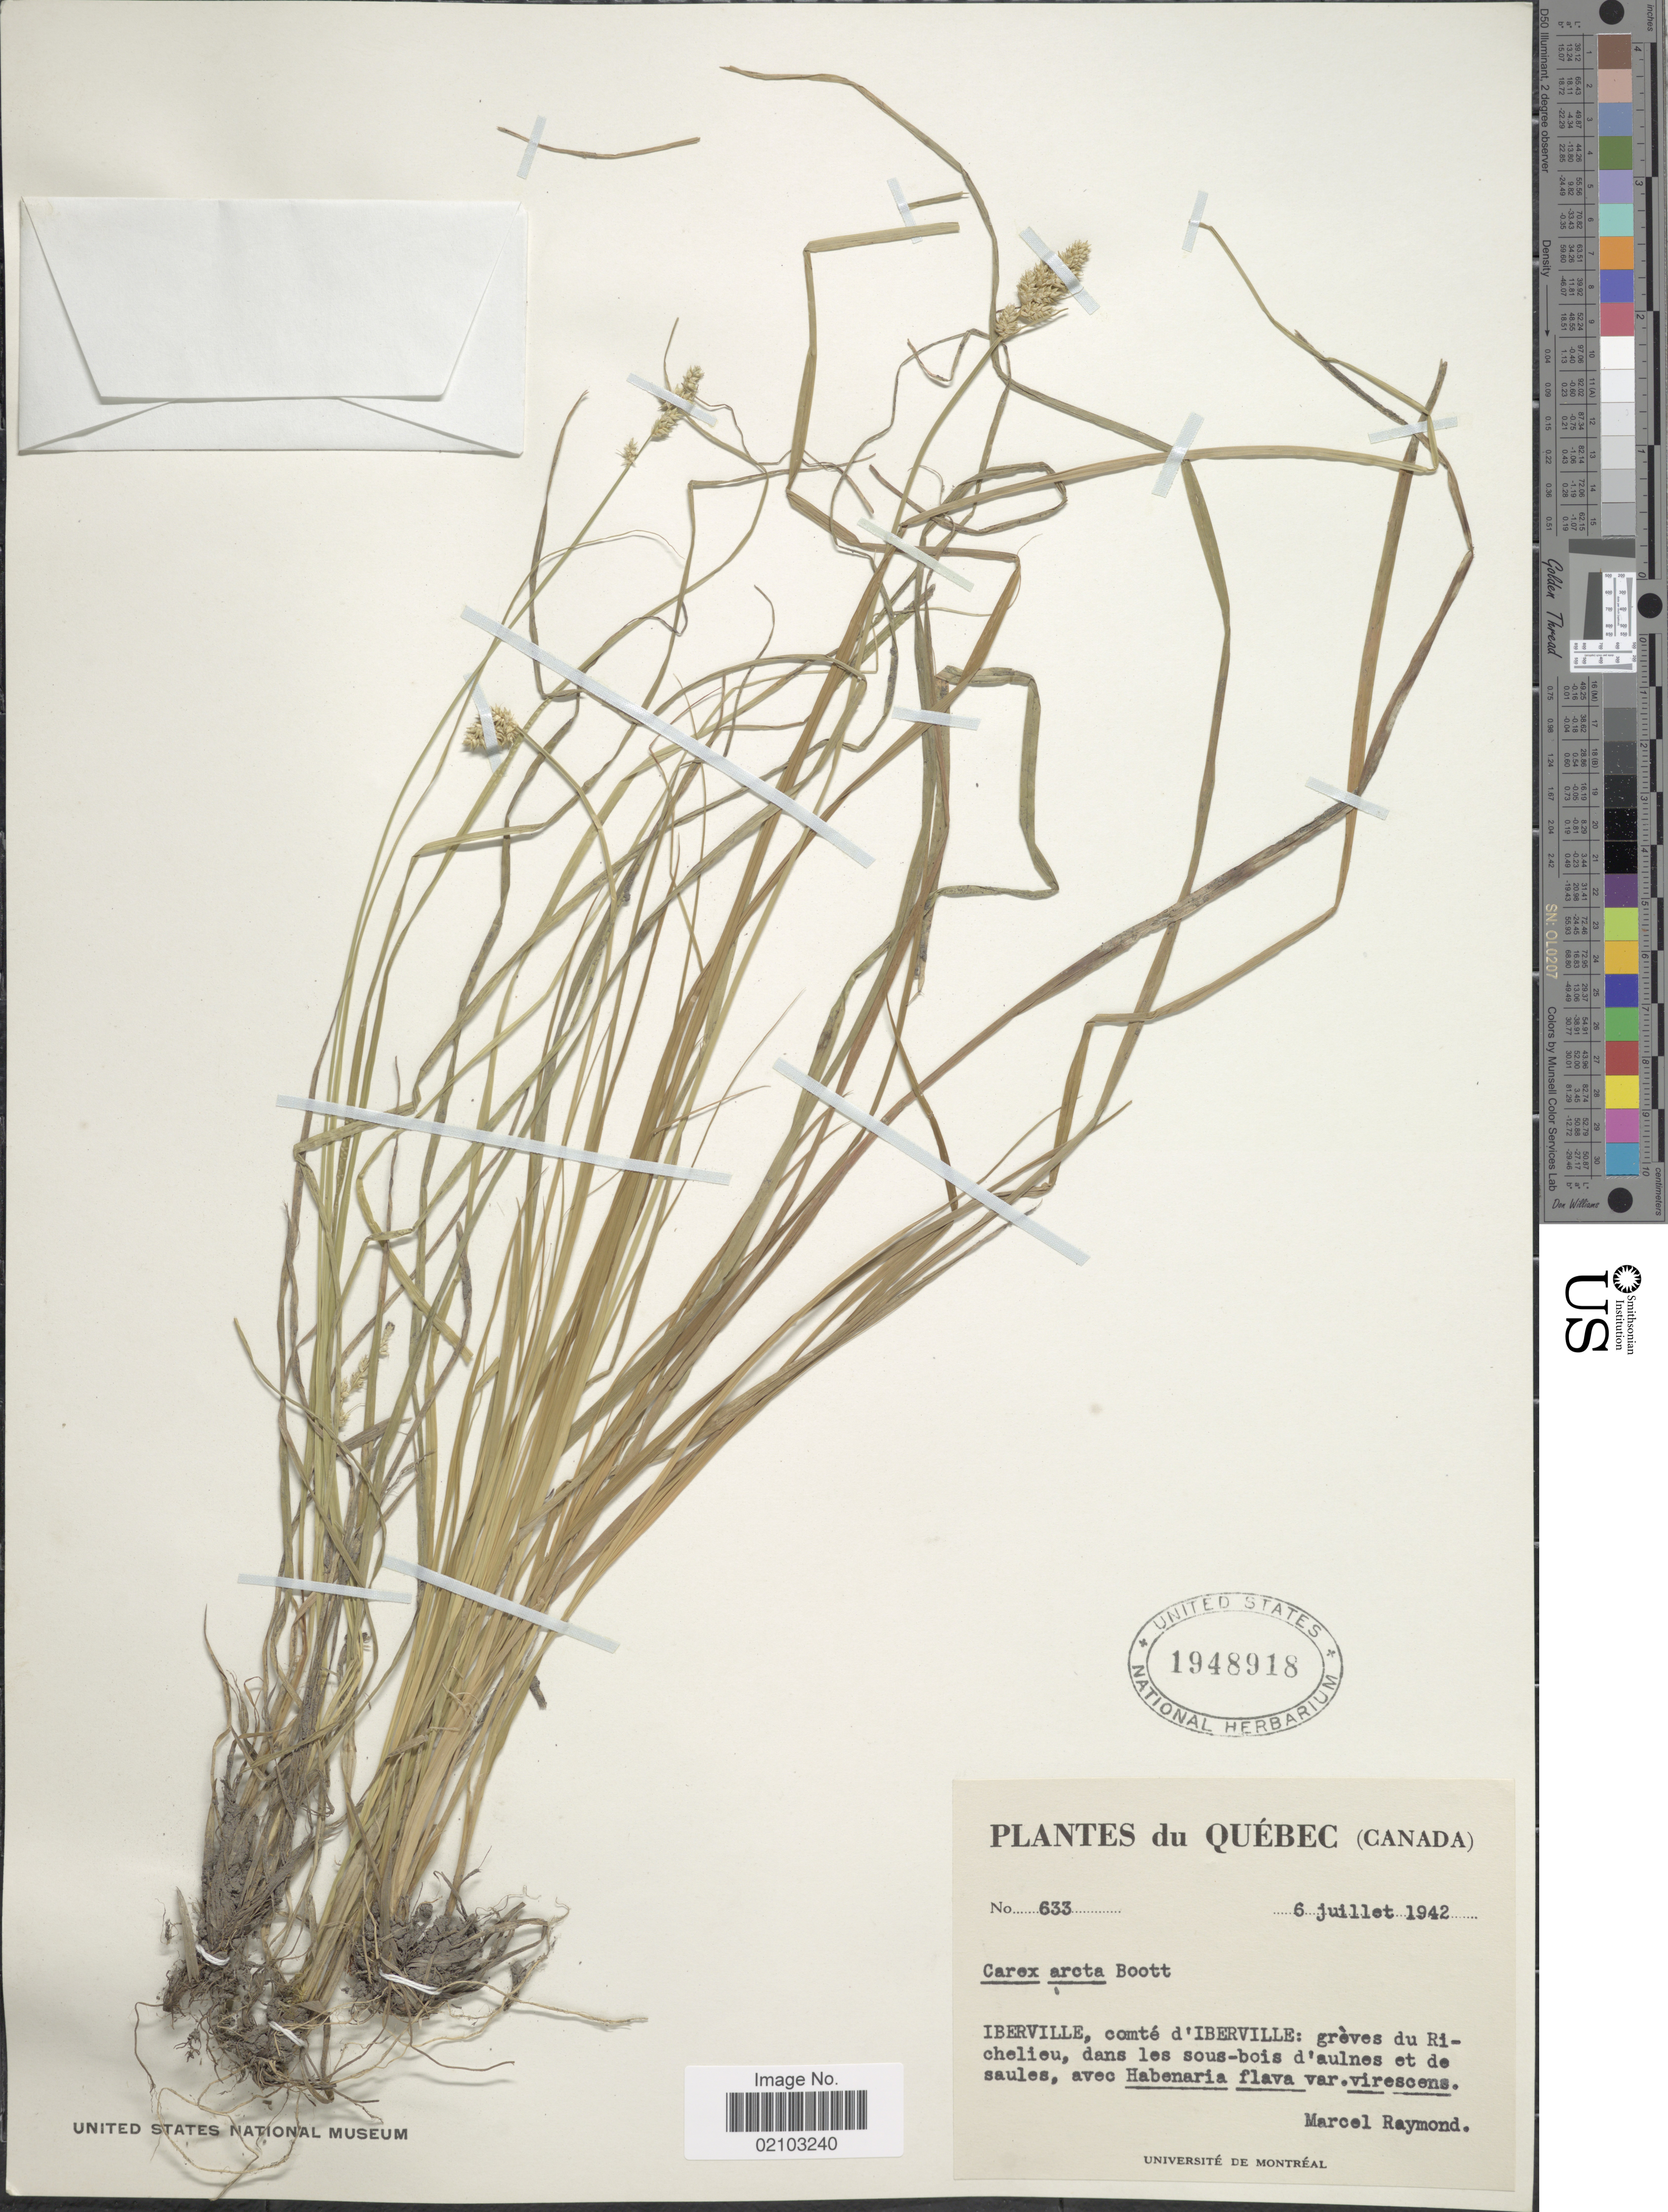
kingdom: Plantae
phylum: Tracheophyta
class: Liliopsida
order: Poales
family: Cyperaceae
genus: Carex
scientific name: Carex arcta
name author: Boott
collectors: M. Raymond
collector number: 633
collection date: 1942-07-06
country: Canada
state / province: Quebec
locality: Iberville, comte d'Iberville: greves du Richelieu, dans les sous-bois d'aulnes et de saules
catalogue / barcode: US 1948918